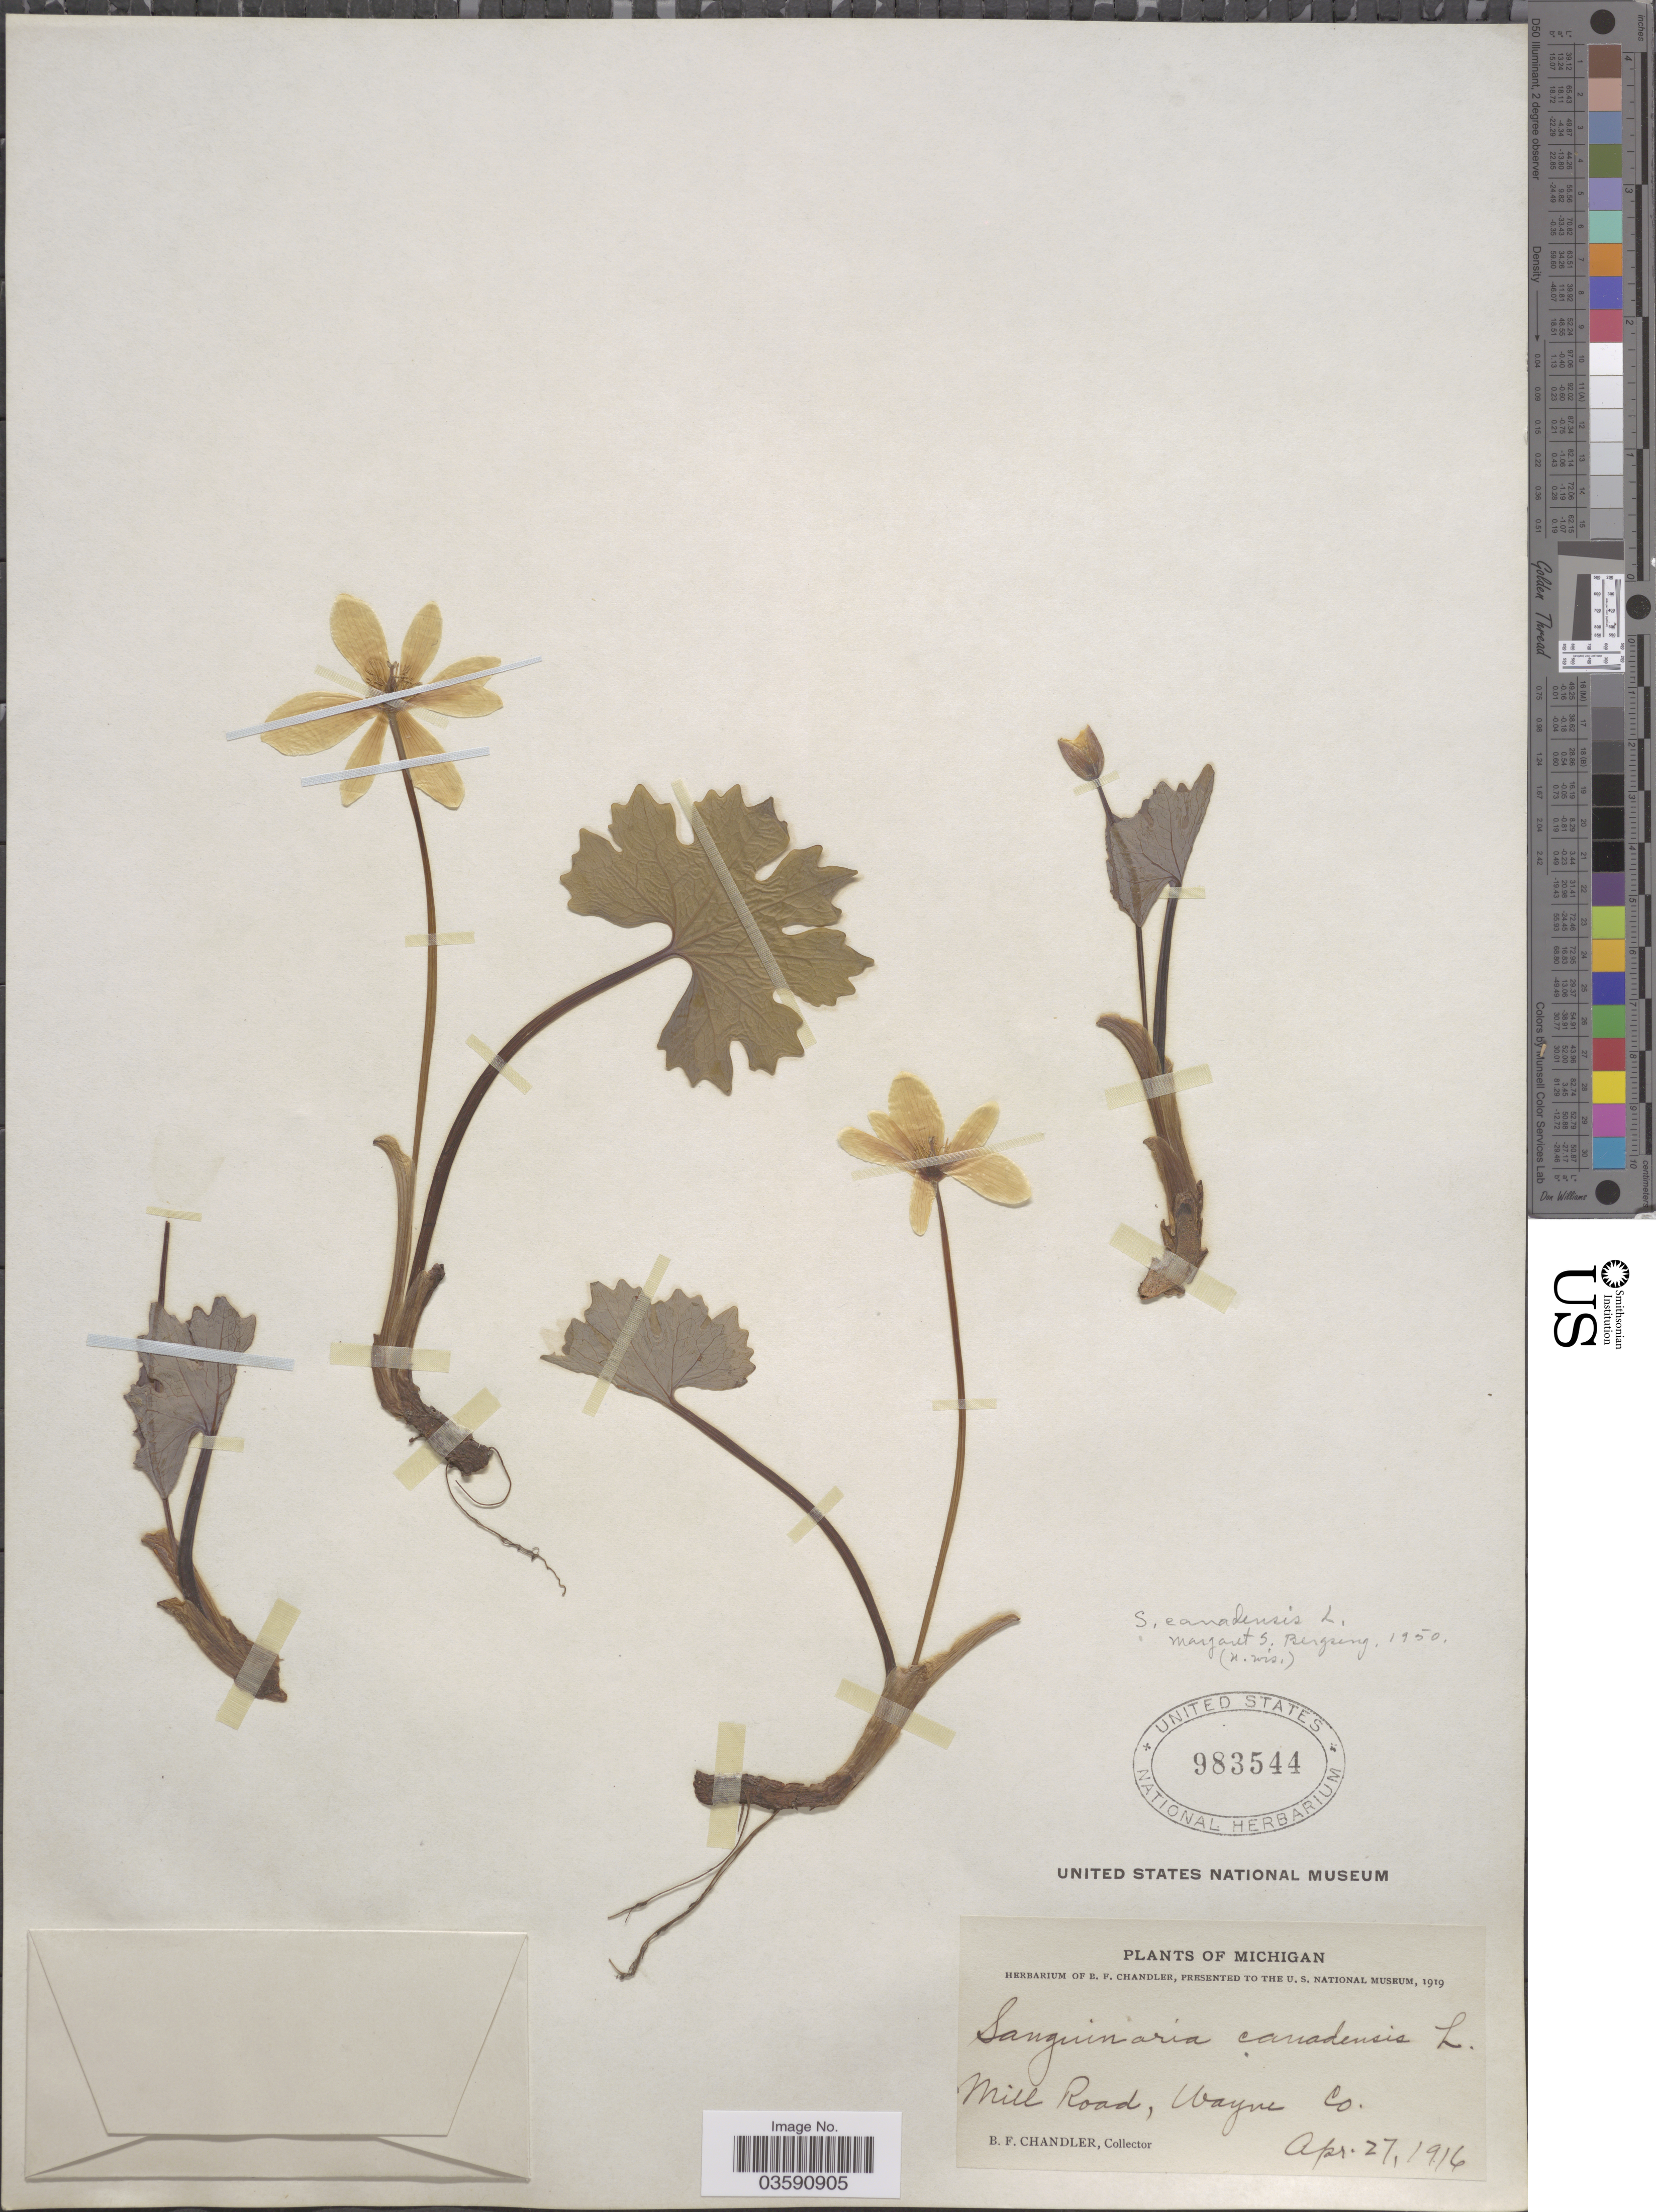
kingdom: Plantae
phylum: Tracheophyta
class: Magnoliopsida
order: Ranunculales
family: Papaveraceae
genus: Sanguinaria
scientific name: Sanguinaria canadensis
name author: L.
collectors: B. F. Chandler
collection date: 1916-04-27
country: United States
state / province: Michigan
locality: Mill Road, Wayne Co.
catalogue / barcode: US 983544